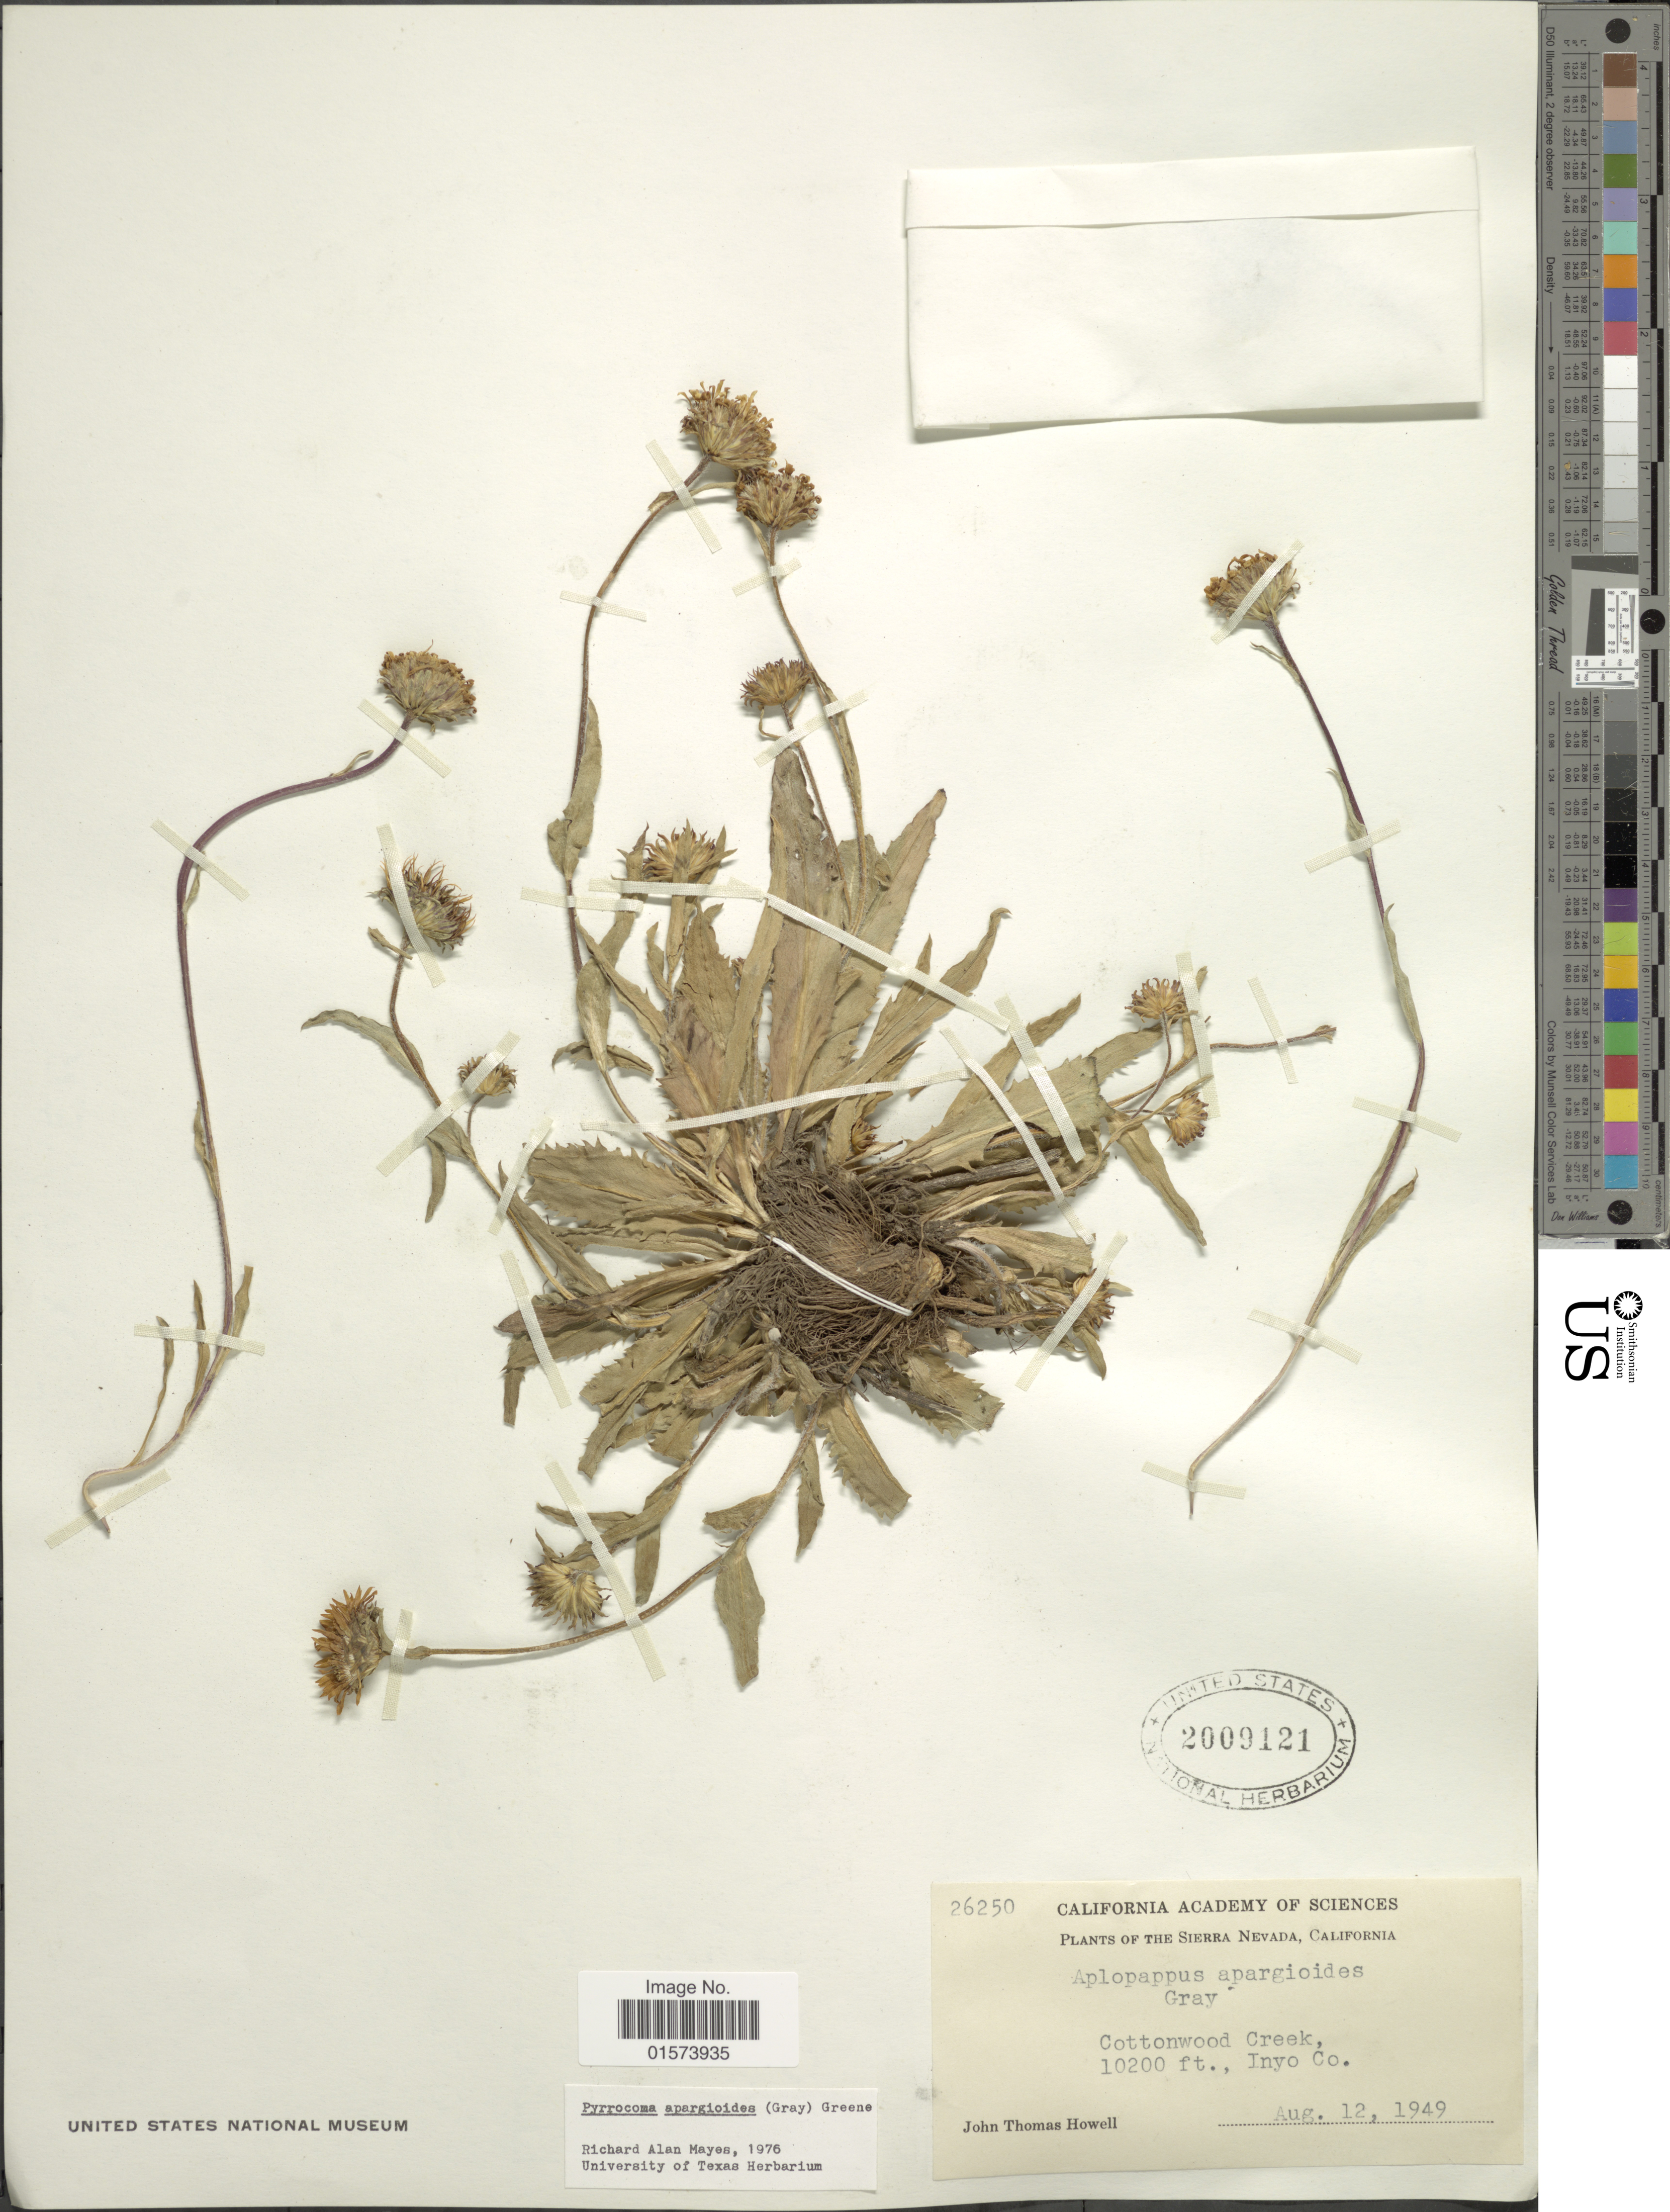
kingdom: Plantae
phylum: Tracheophyta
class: Magnoliopsida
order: Asterales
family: Asteraceae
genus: Pyrrocoma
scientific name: Pyrrocoma apargioides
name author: (A. Gray) Greene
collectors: J. T. Howell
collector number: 26250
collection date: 1949-08-12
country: United States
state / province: California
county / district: Inyo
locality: Sierra Nevada, Cottonwood Creek, Inyo Co.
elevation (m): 3109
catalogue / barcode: US 2009121